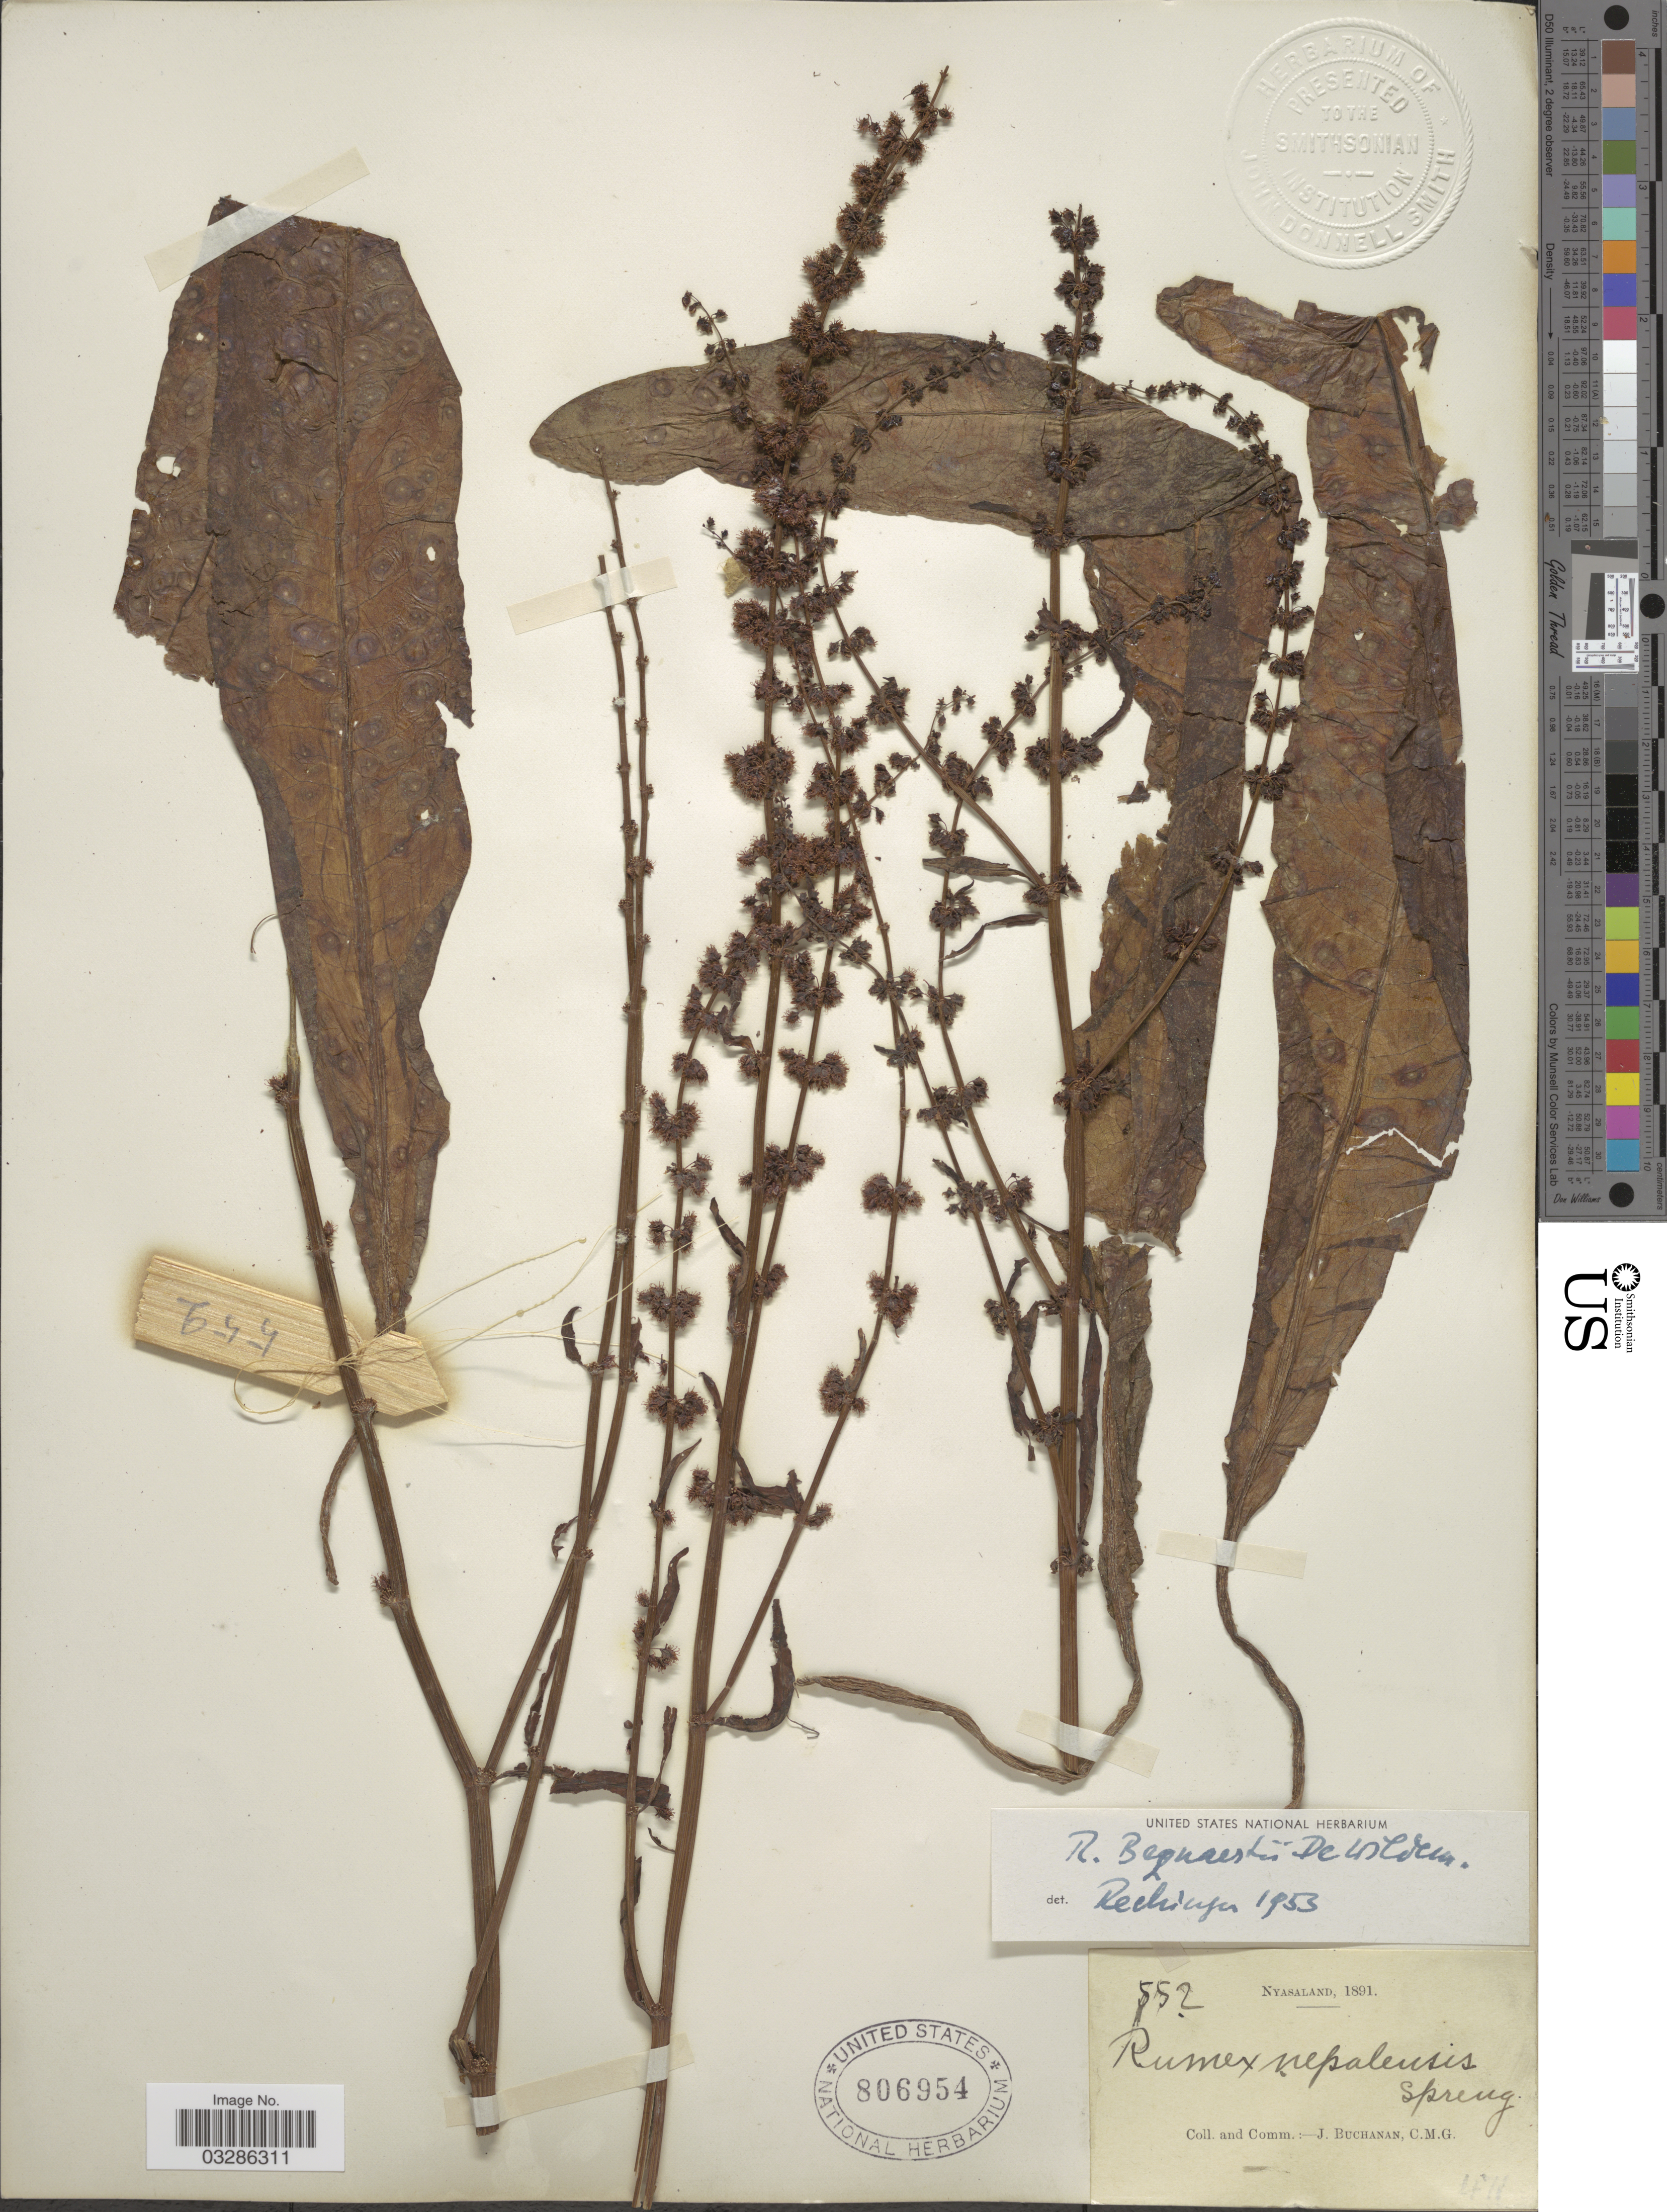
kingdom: Plantae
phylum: Tracheophyta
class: Magnoliopsida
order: Caryophyllales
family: Polygonaceae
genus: Rumex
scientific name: Rumex bequaertii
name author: De Wild.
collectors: J. Buchanan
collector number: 552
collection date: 1891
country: Malawi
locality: Nyasaland.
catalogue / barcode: US 806954